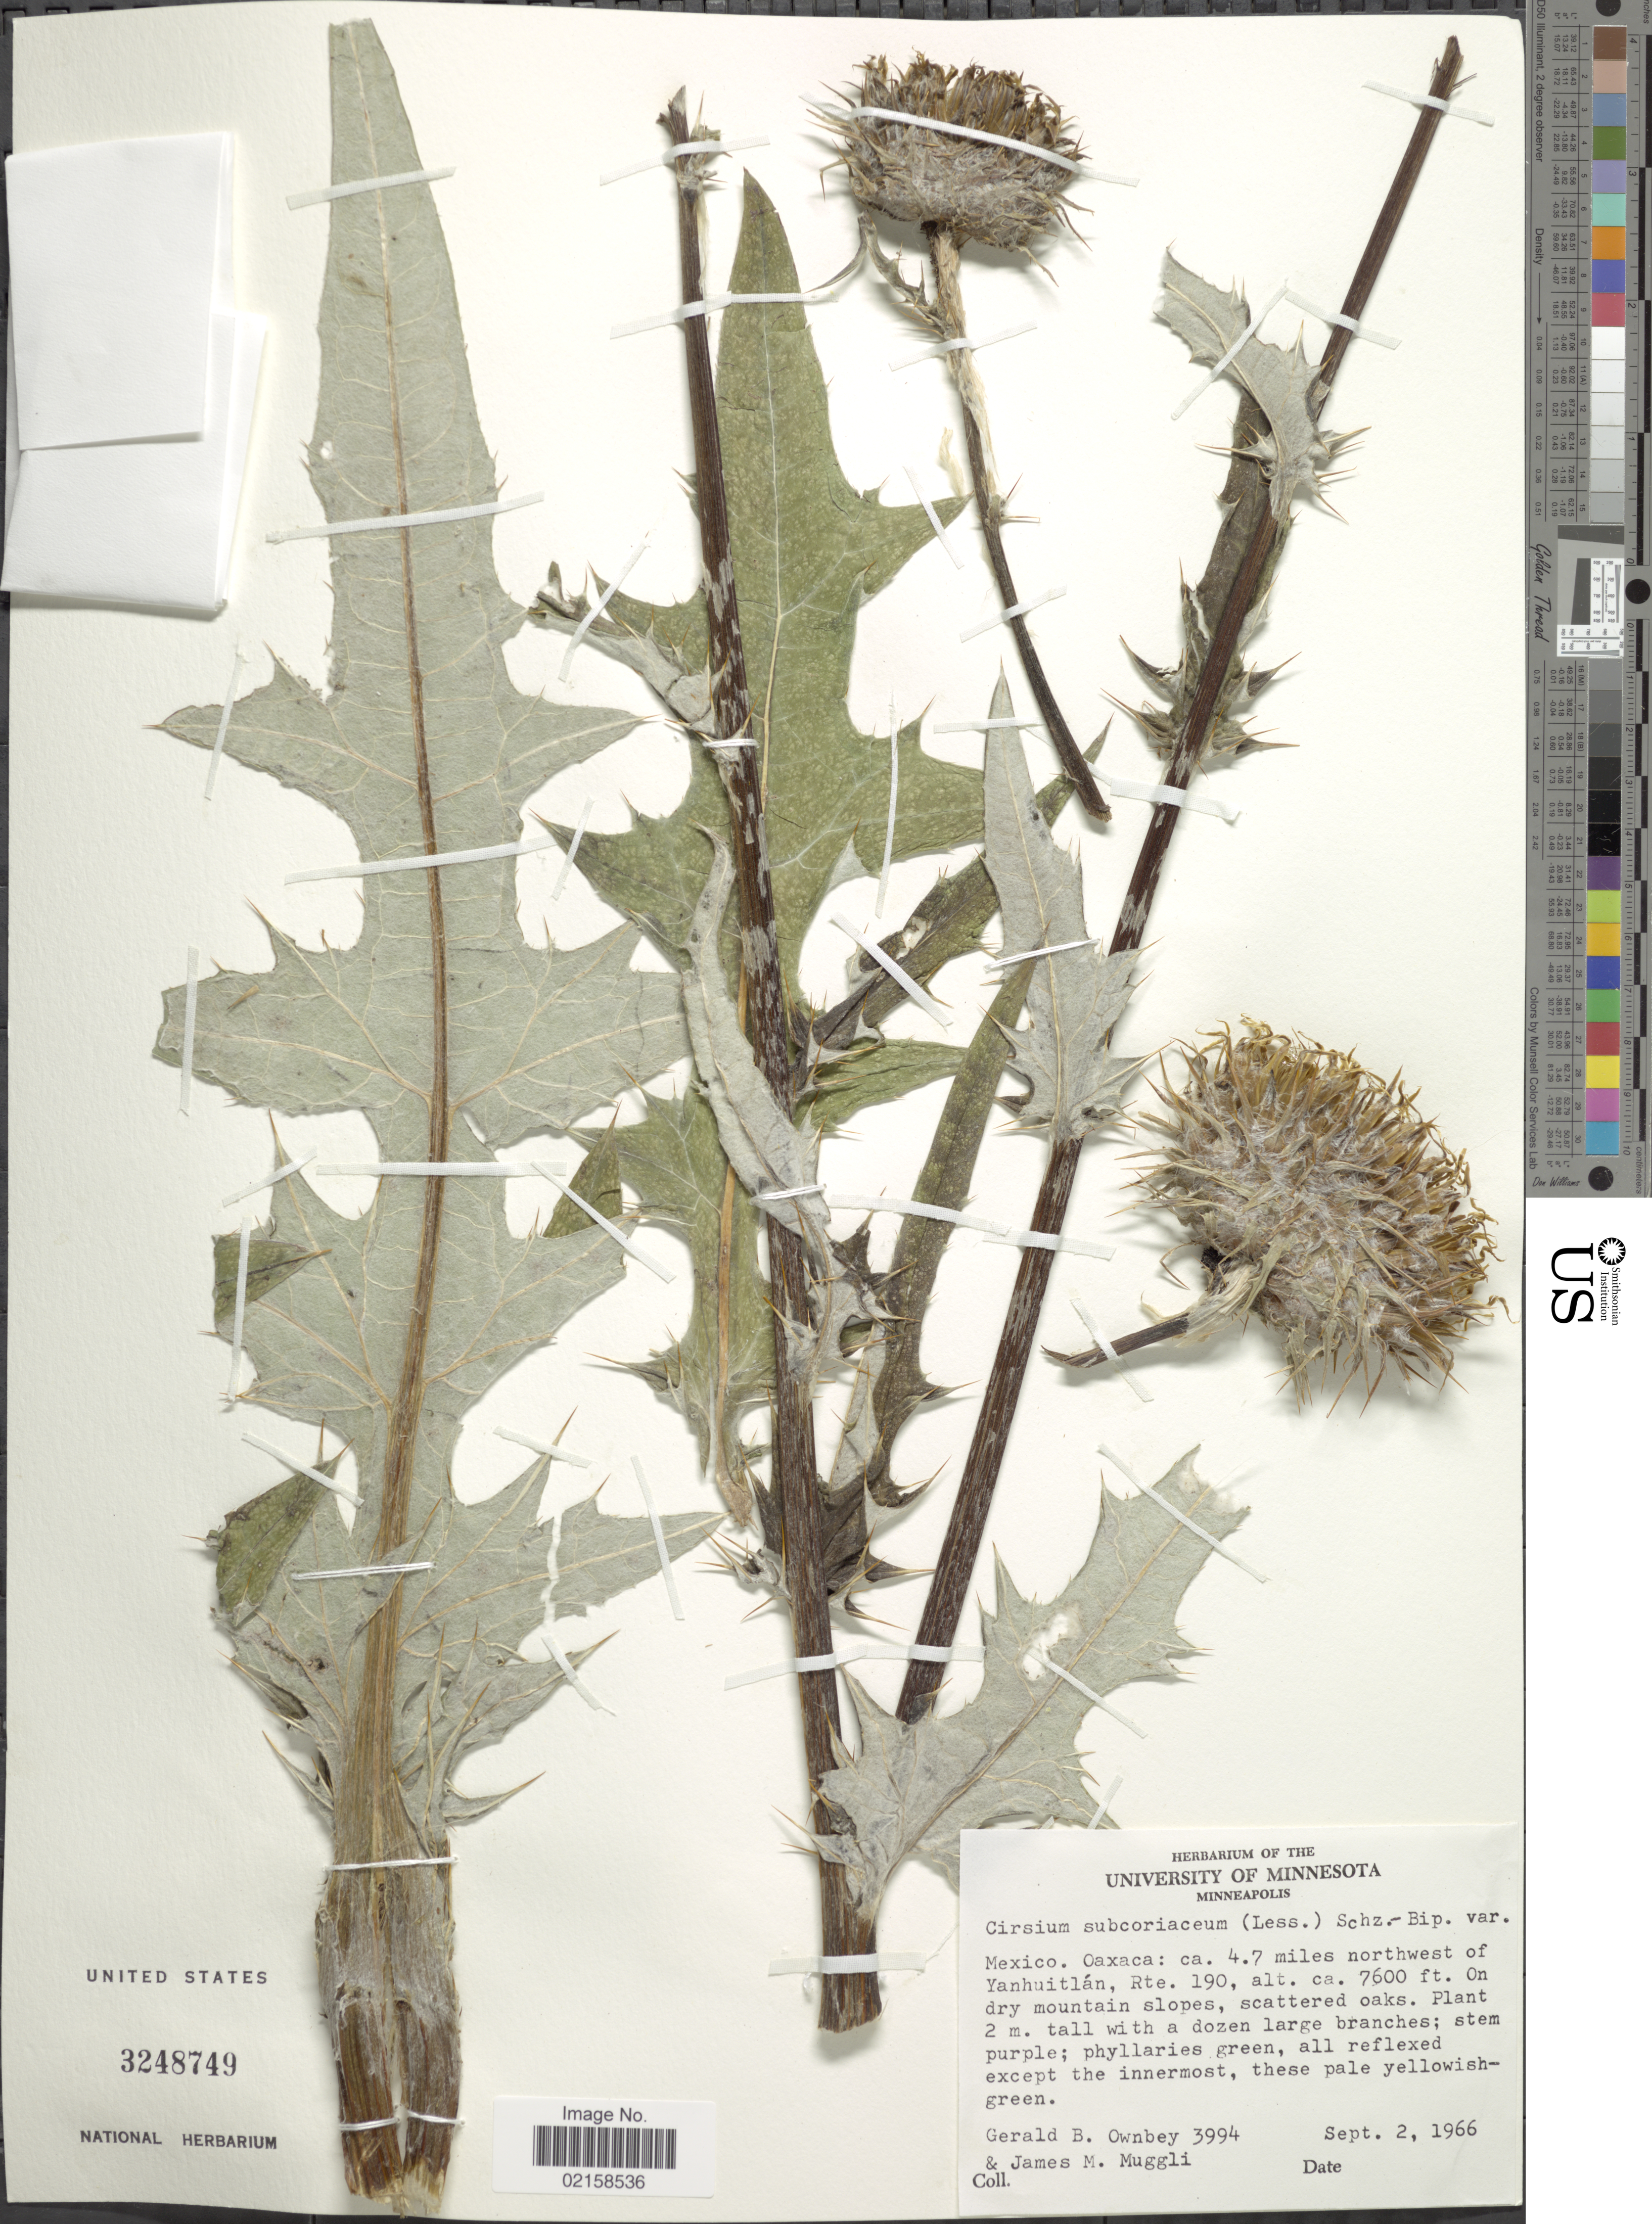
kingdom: Plantae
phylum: Tracheophyta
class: Magnoliopsida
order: Asterales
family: Asteraceae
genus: Cirsium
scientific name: Cirsium subcoriaceum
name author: (Less.) Sch. Bip.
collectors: G. B. Ownbey & J. Muggli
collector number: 3994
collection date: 1966-09-02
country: Mexico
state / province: Oaxaca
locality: Ca. 4.7 miles northwest of Yanhuitlan, Rte. 190, on dry mountain slopes.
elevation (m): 2316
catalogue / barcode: US 3248749